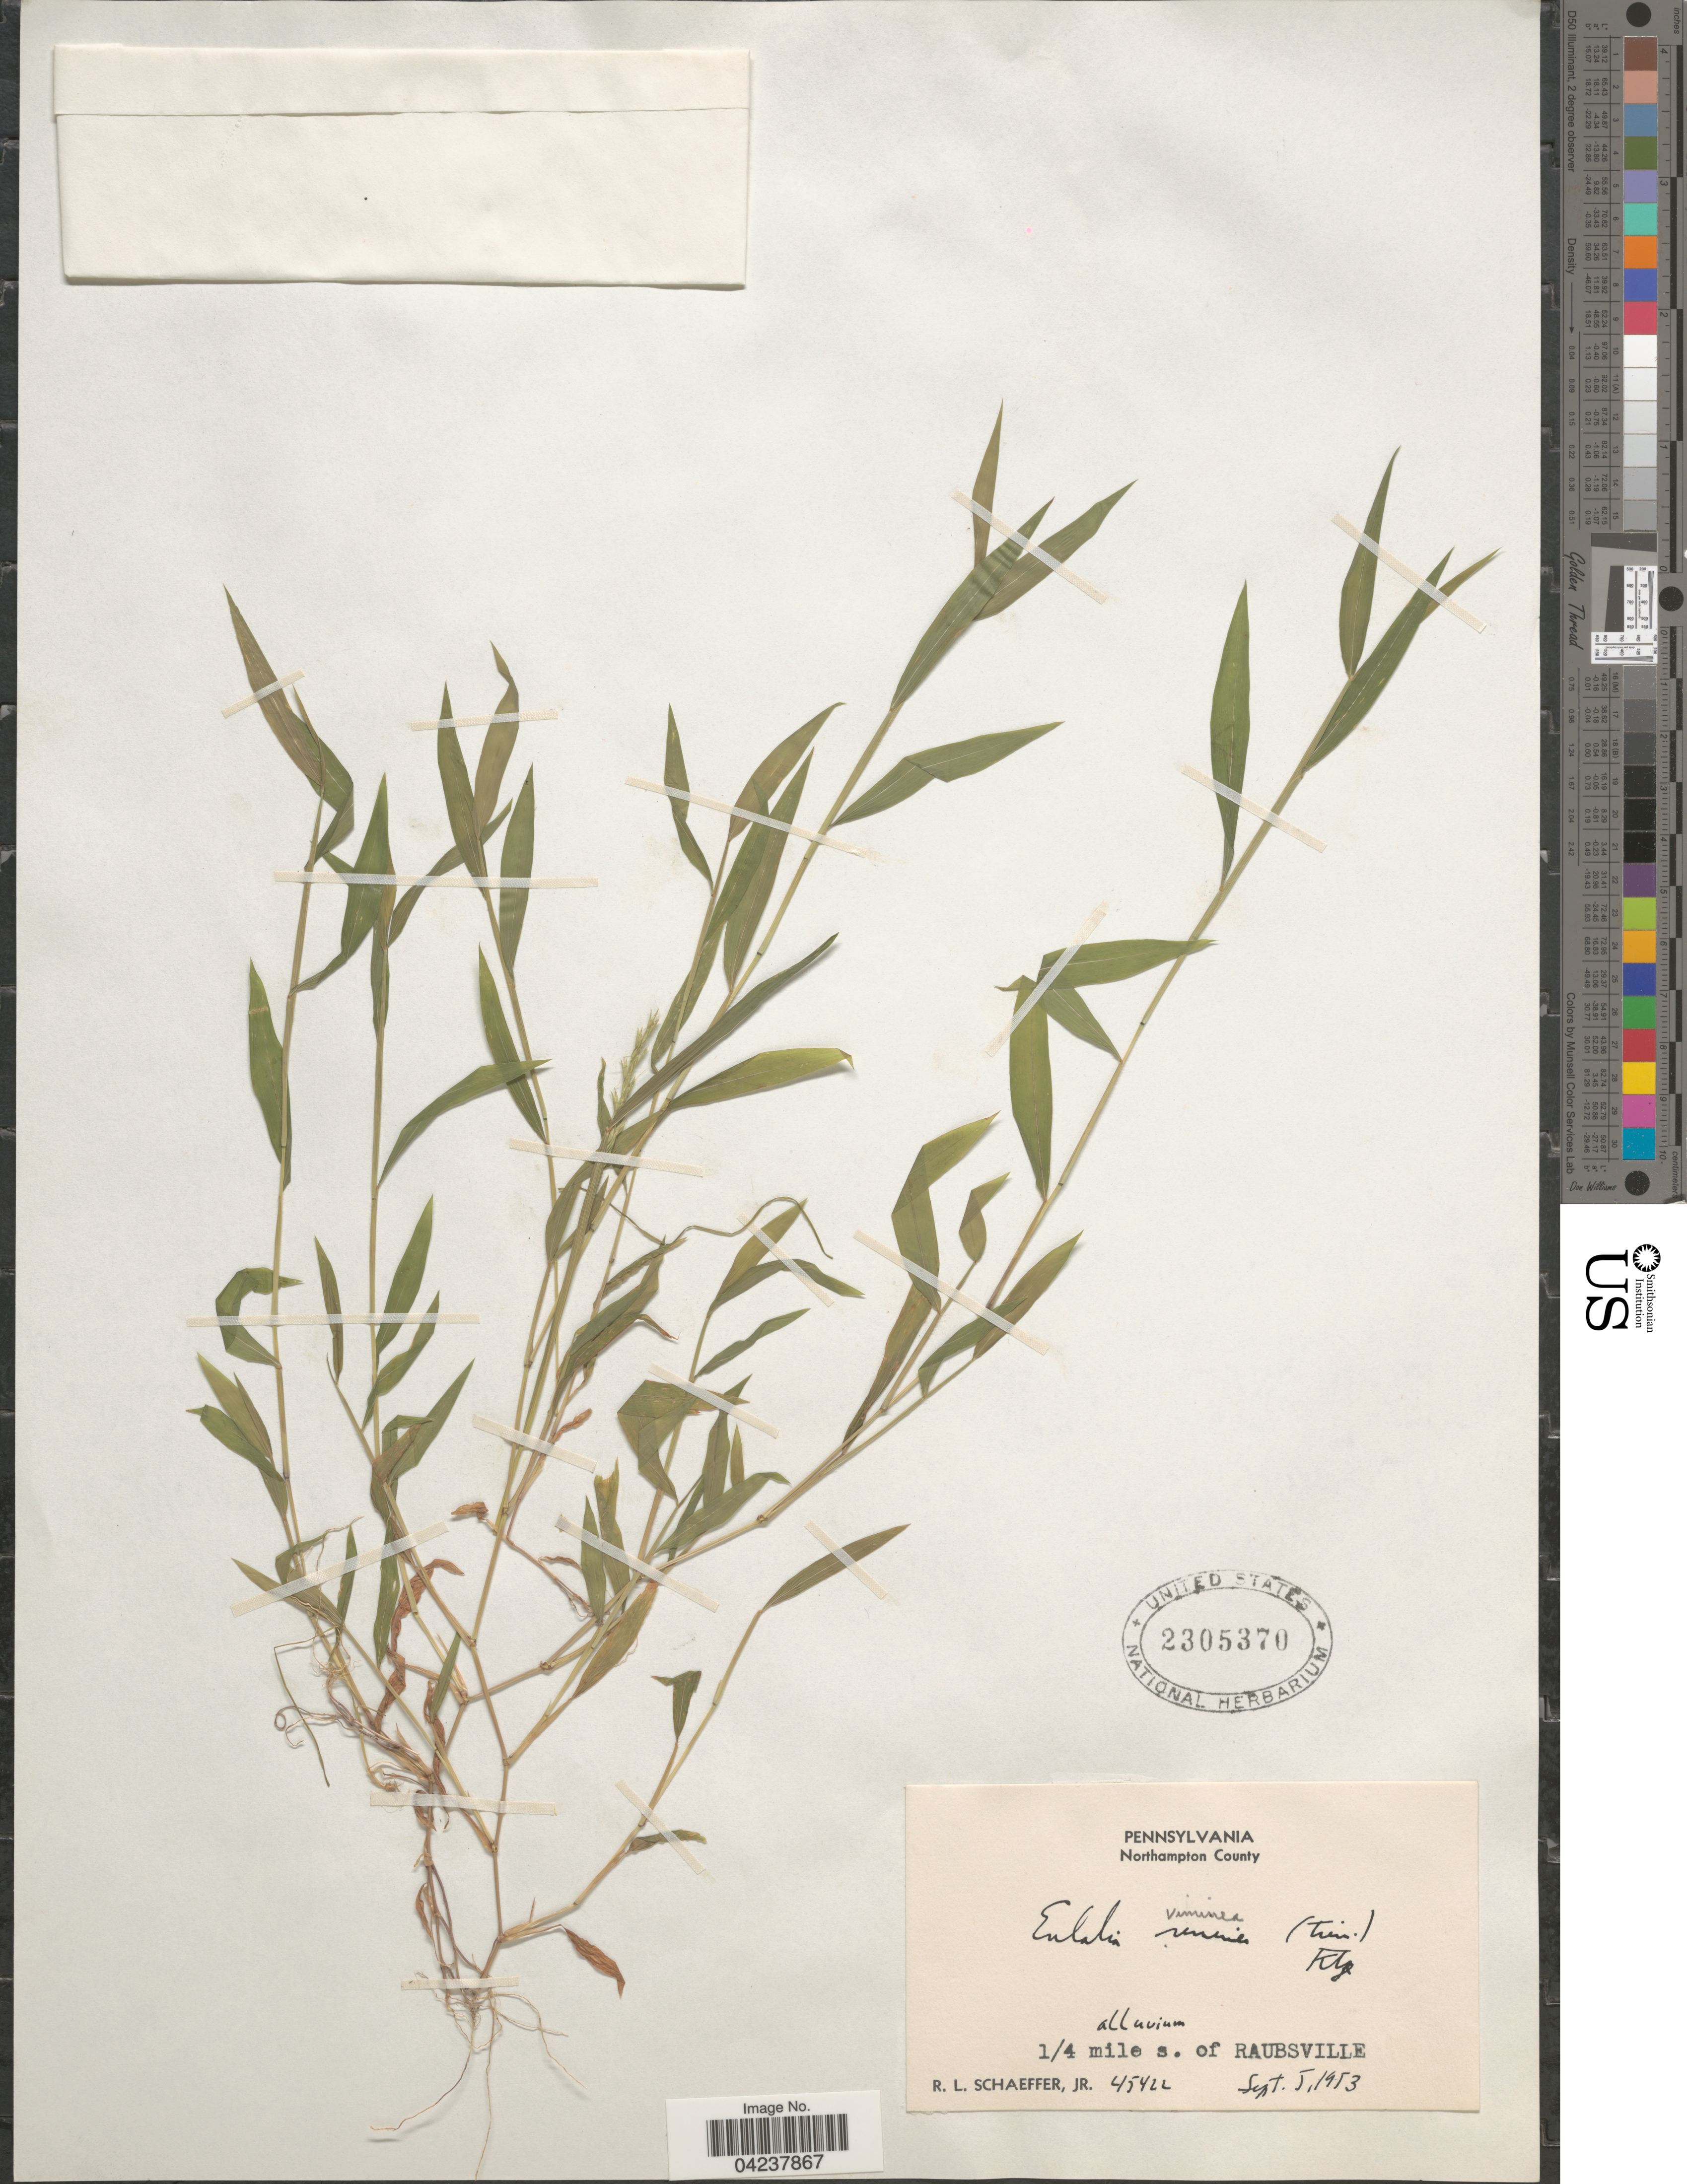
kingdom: Plantae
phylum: Tracheophyta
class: Liliopsida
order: Poales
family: Poaceae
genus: Microstegium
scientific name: Microstegium vimineum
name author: (Trin.) A. Camus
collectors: R. L. Schaeffer Jr.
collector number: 45422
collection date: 1953-09-05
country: United States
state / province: Pennsylvania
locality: Northampton County. 1/4 mile s. of Raubsville.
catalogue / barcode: US 2305370